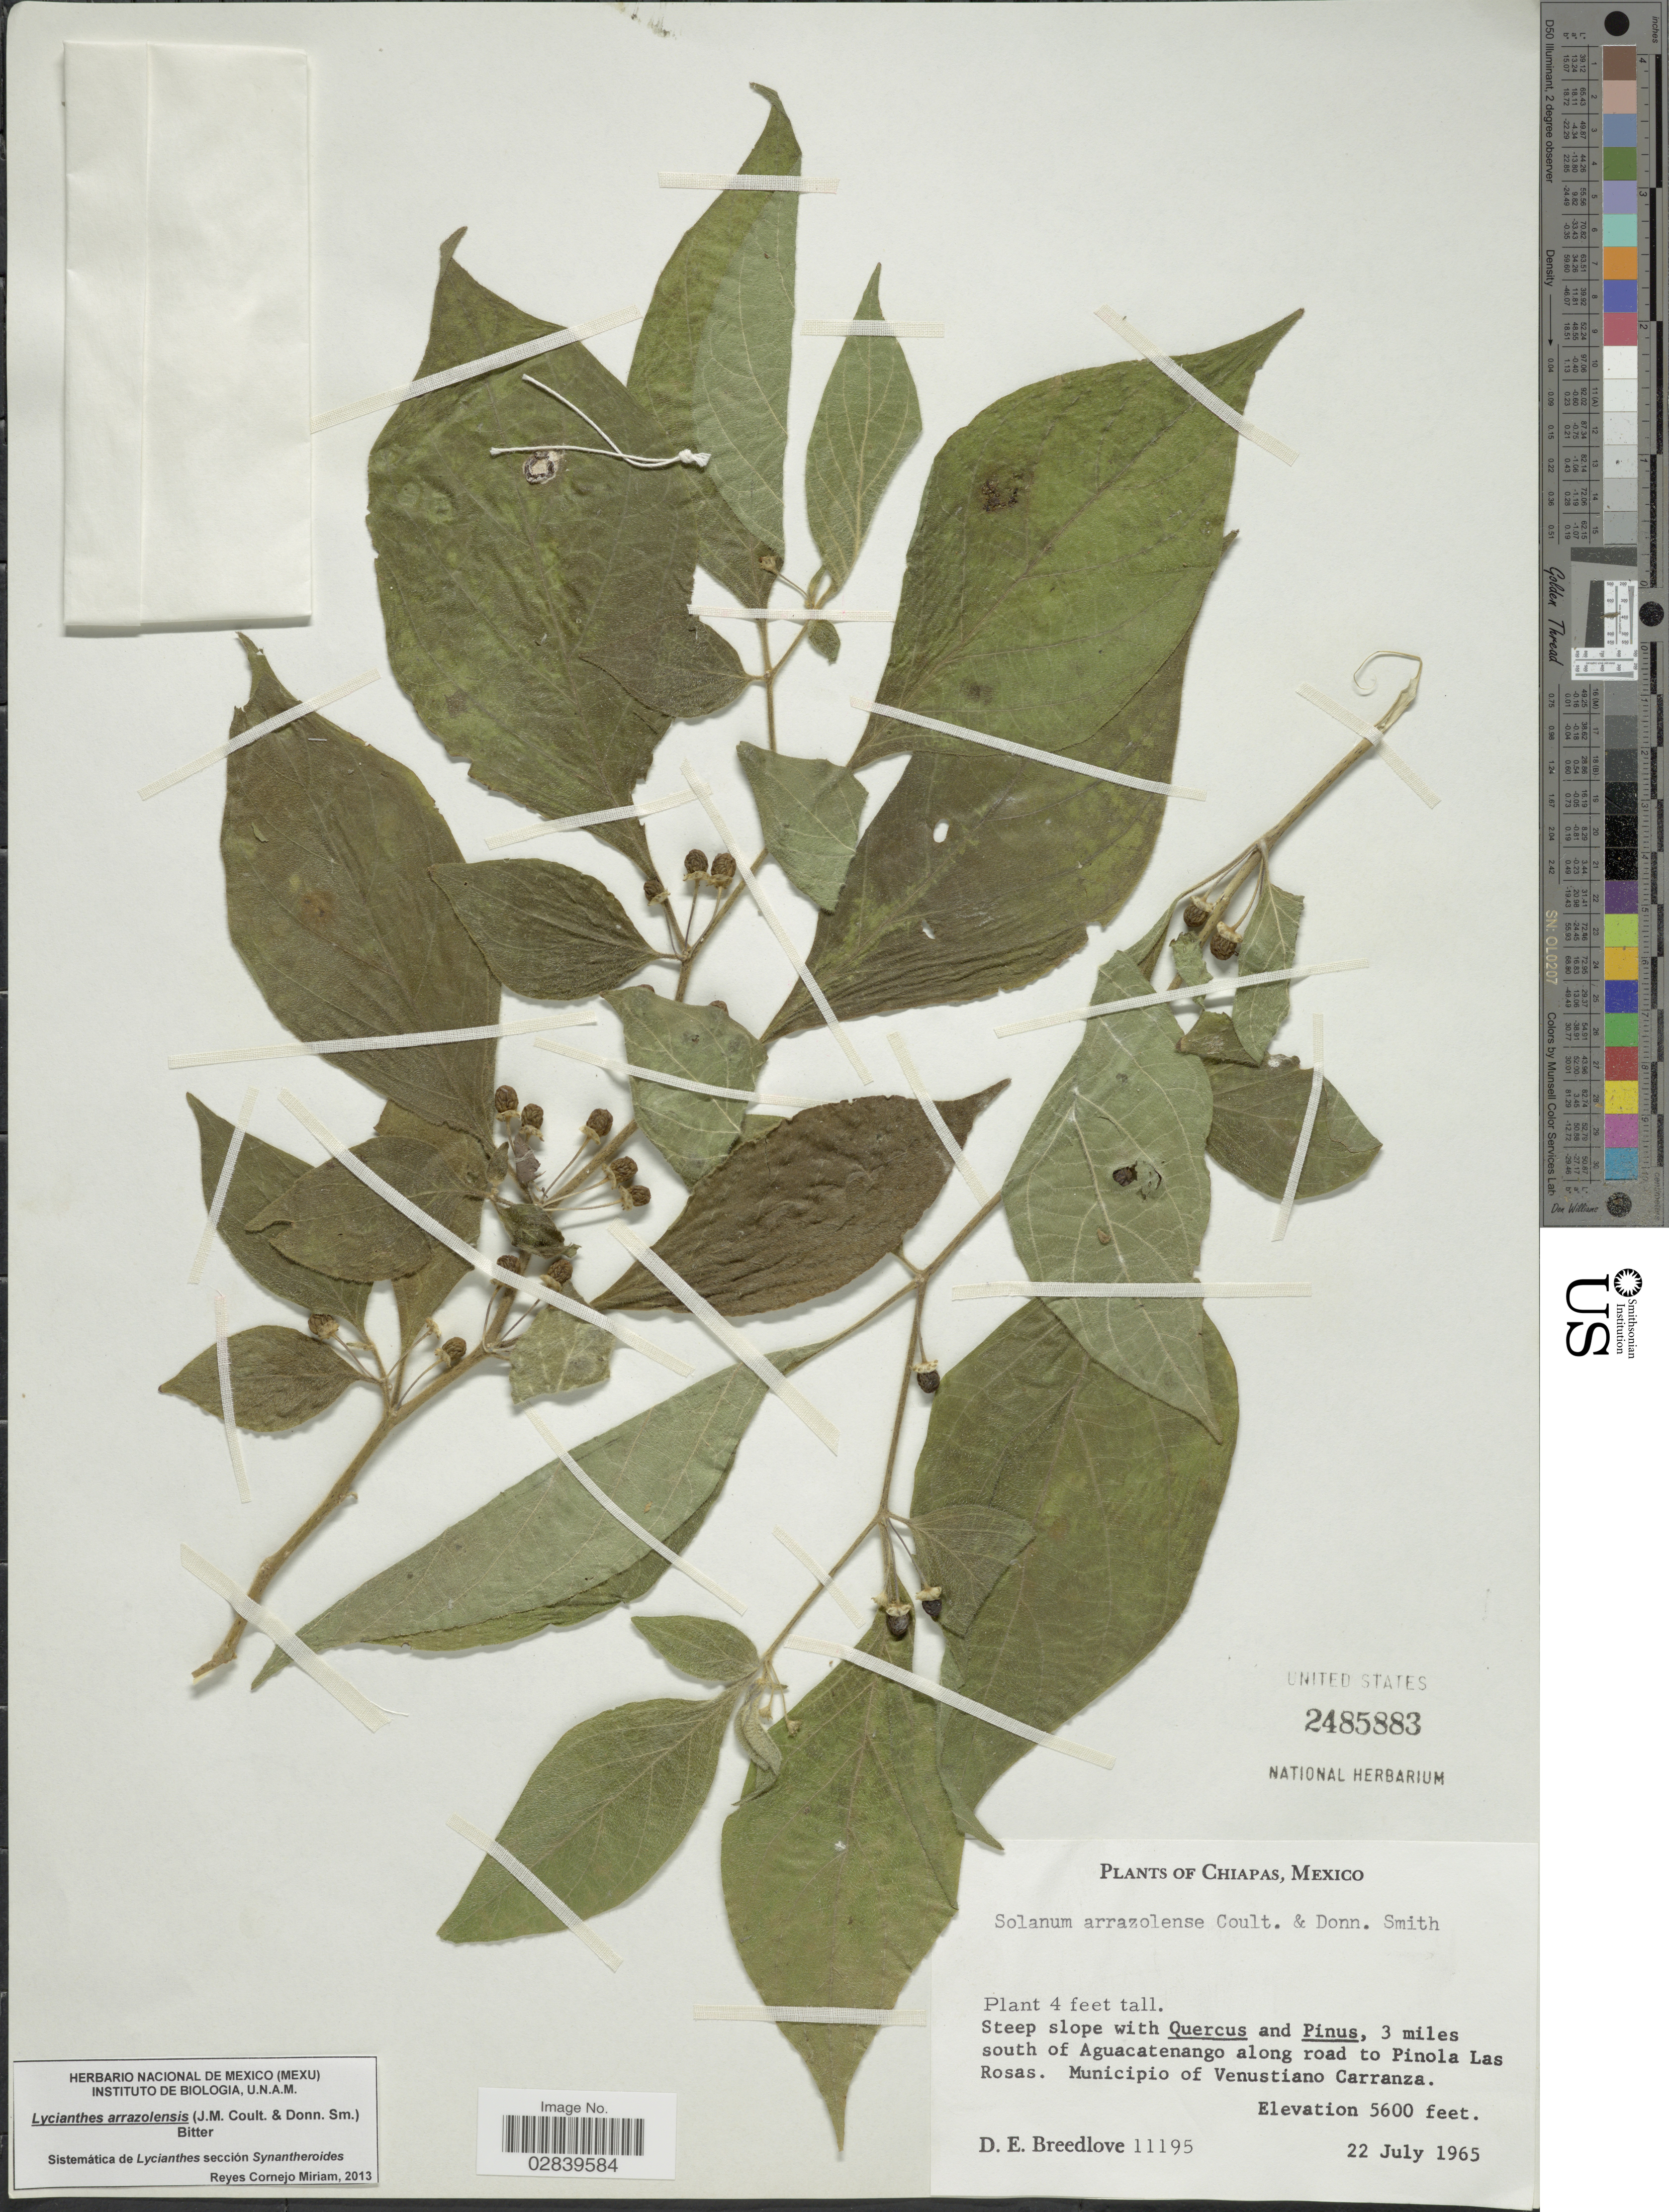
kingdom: Plantae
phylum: Tracheophyta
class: Magnoliopsida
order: Solanales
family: Solanaceae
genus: Lycianthes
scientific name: Lycianthes arrazolensis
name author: (J.M. Coult. & Donn. Sm.) Bitter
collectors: D. E. Breedlove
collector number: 11195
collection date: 1965-07-22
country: Mexico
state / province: Chiapas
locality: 3 miles south of Aguacatenango along road to Pinola Las Rosas. Municipio of Venustiano Carranza.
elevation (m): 1707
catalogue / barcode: US 2485883